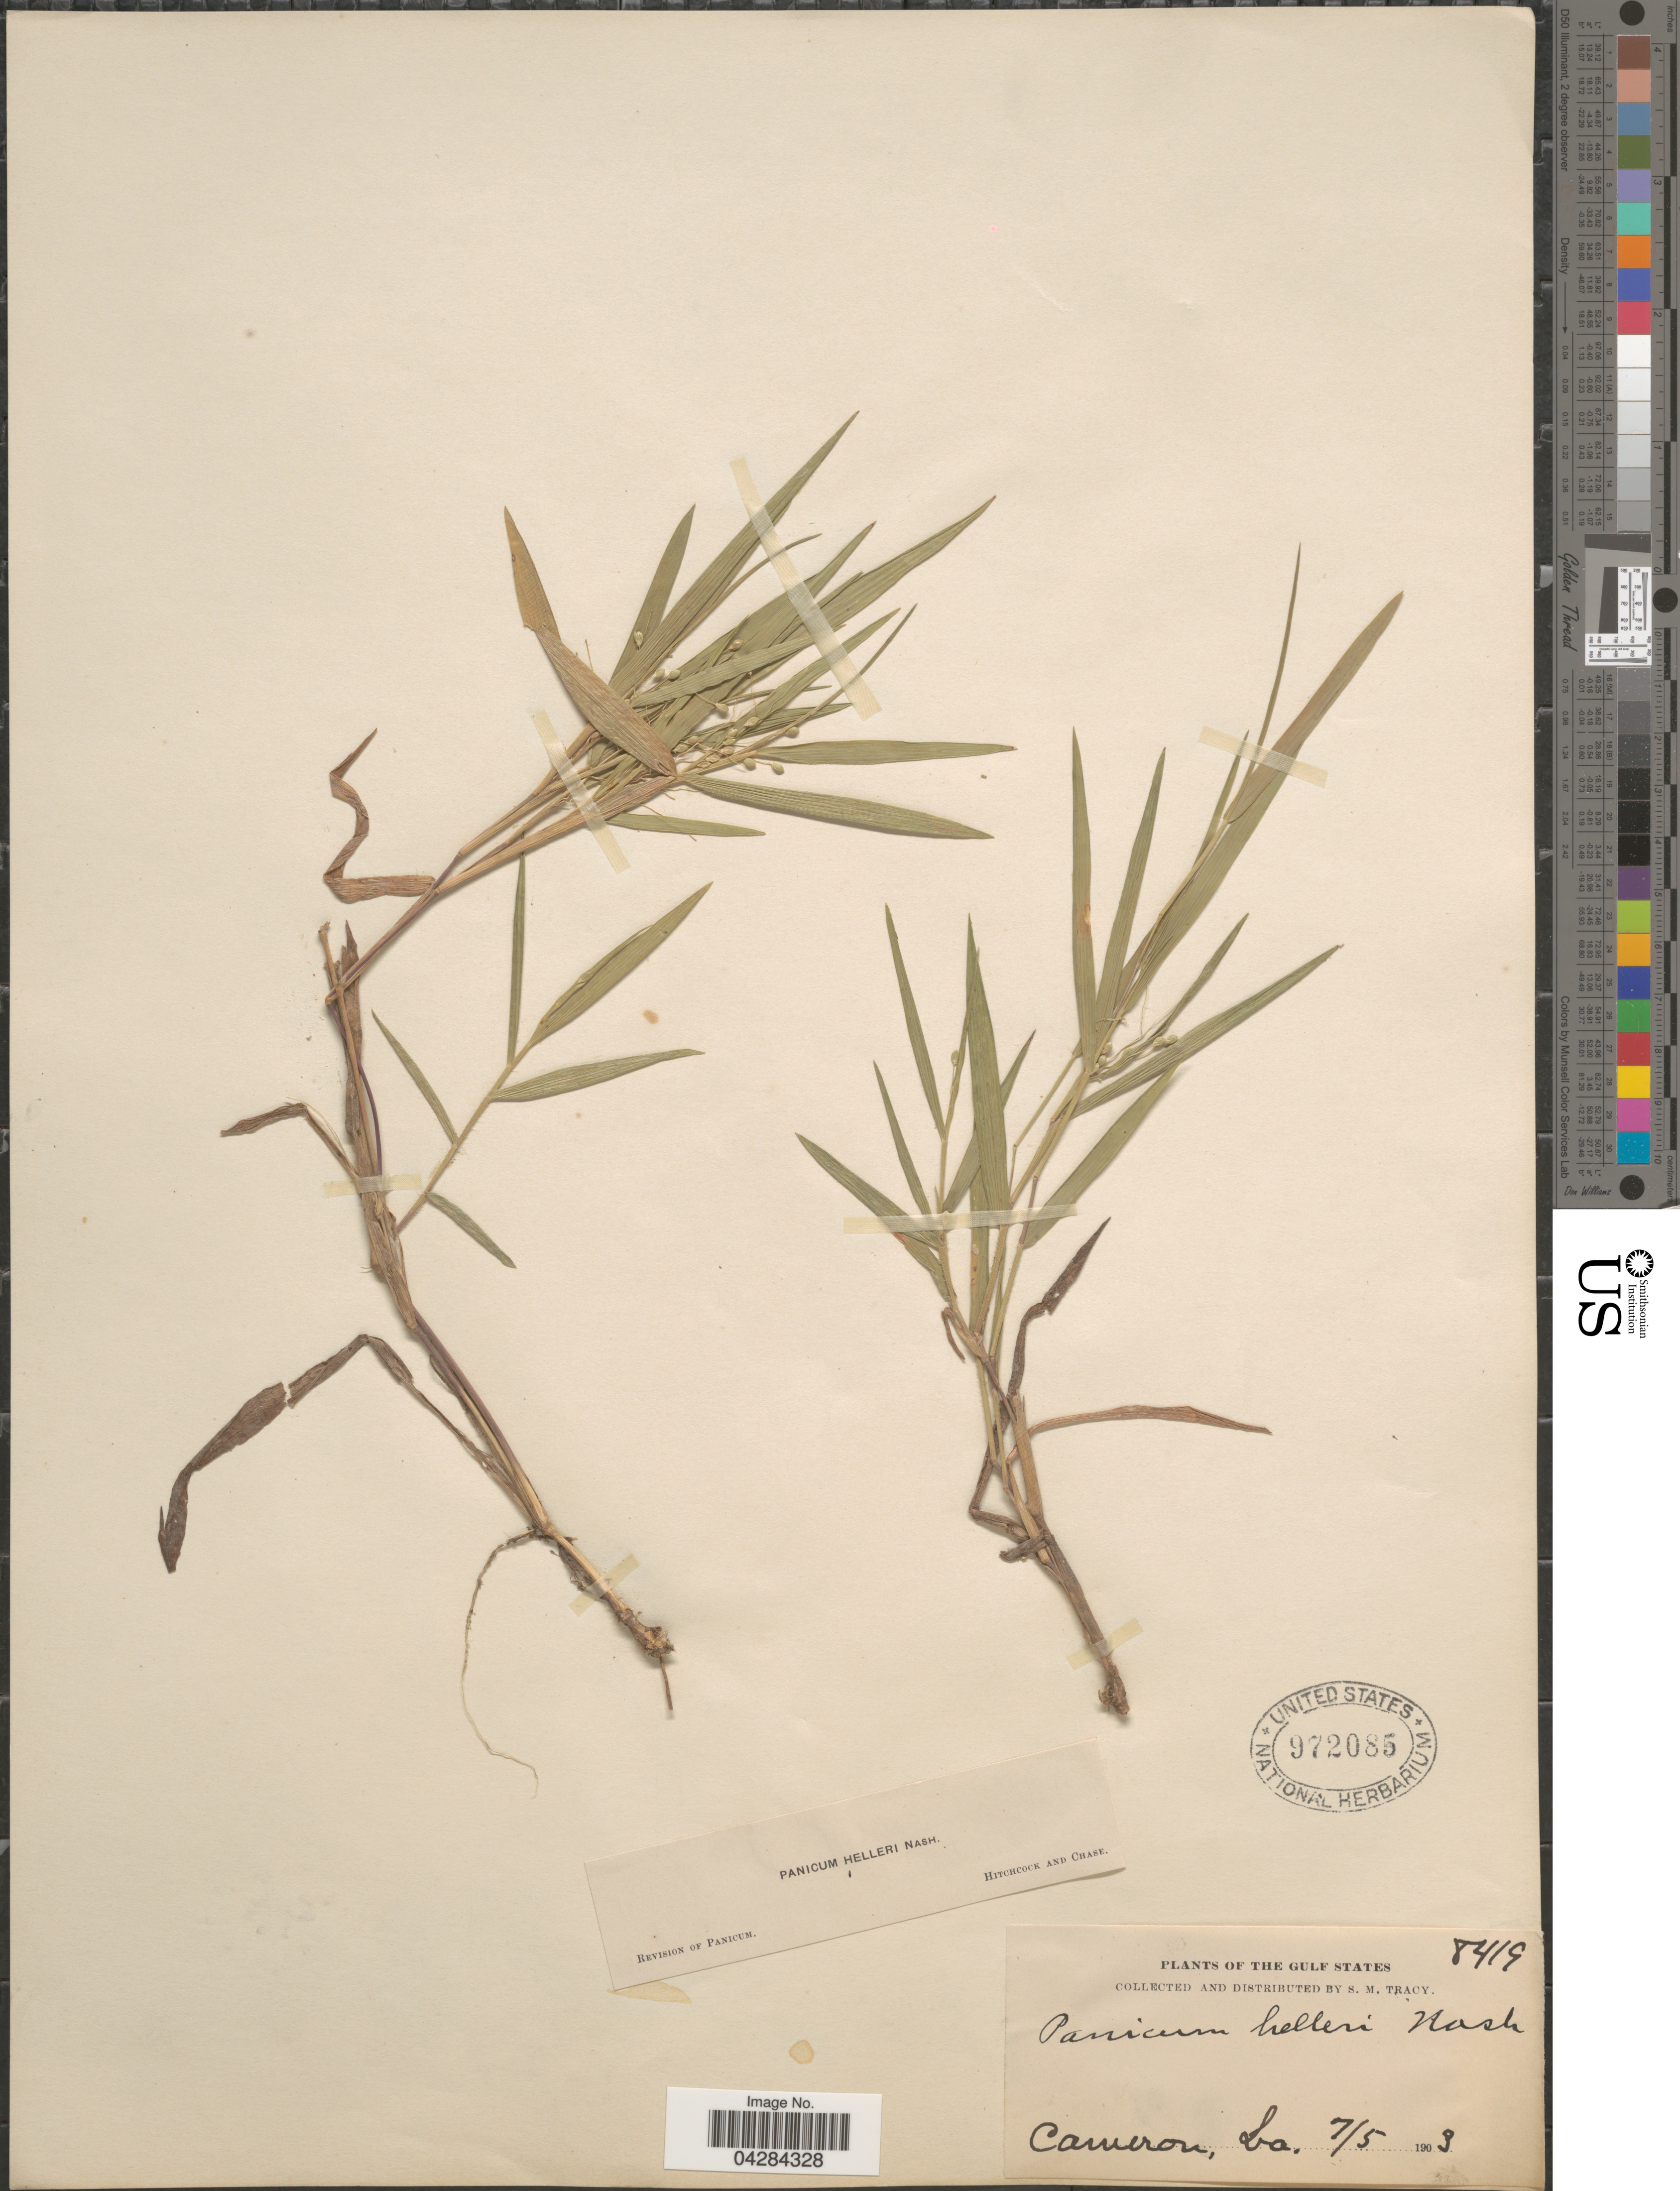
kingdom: Plantae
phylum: Tracheophyta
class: Liliopsida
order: Poales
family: Poaceae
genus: Dichanthelium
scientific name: Dichanthelium oligosanthes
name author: (Schult.) Gould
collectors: S. M. Tracy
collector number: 8419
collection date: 1903-07-05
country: United States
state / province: Louisiana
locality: The Gulf States, Cameron.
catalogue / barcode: US 972085